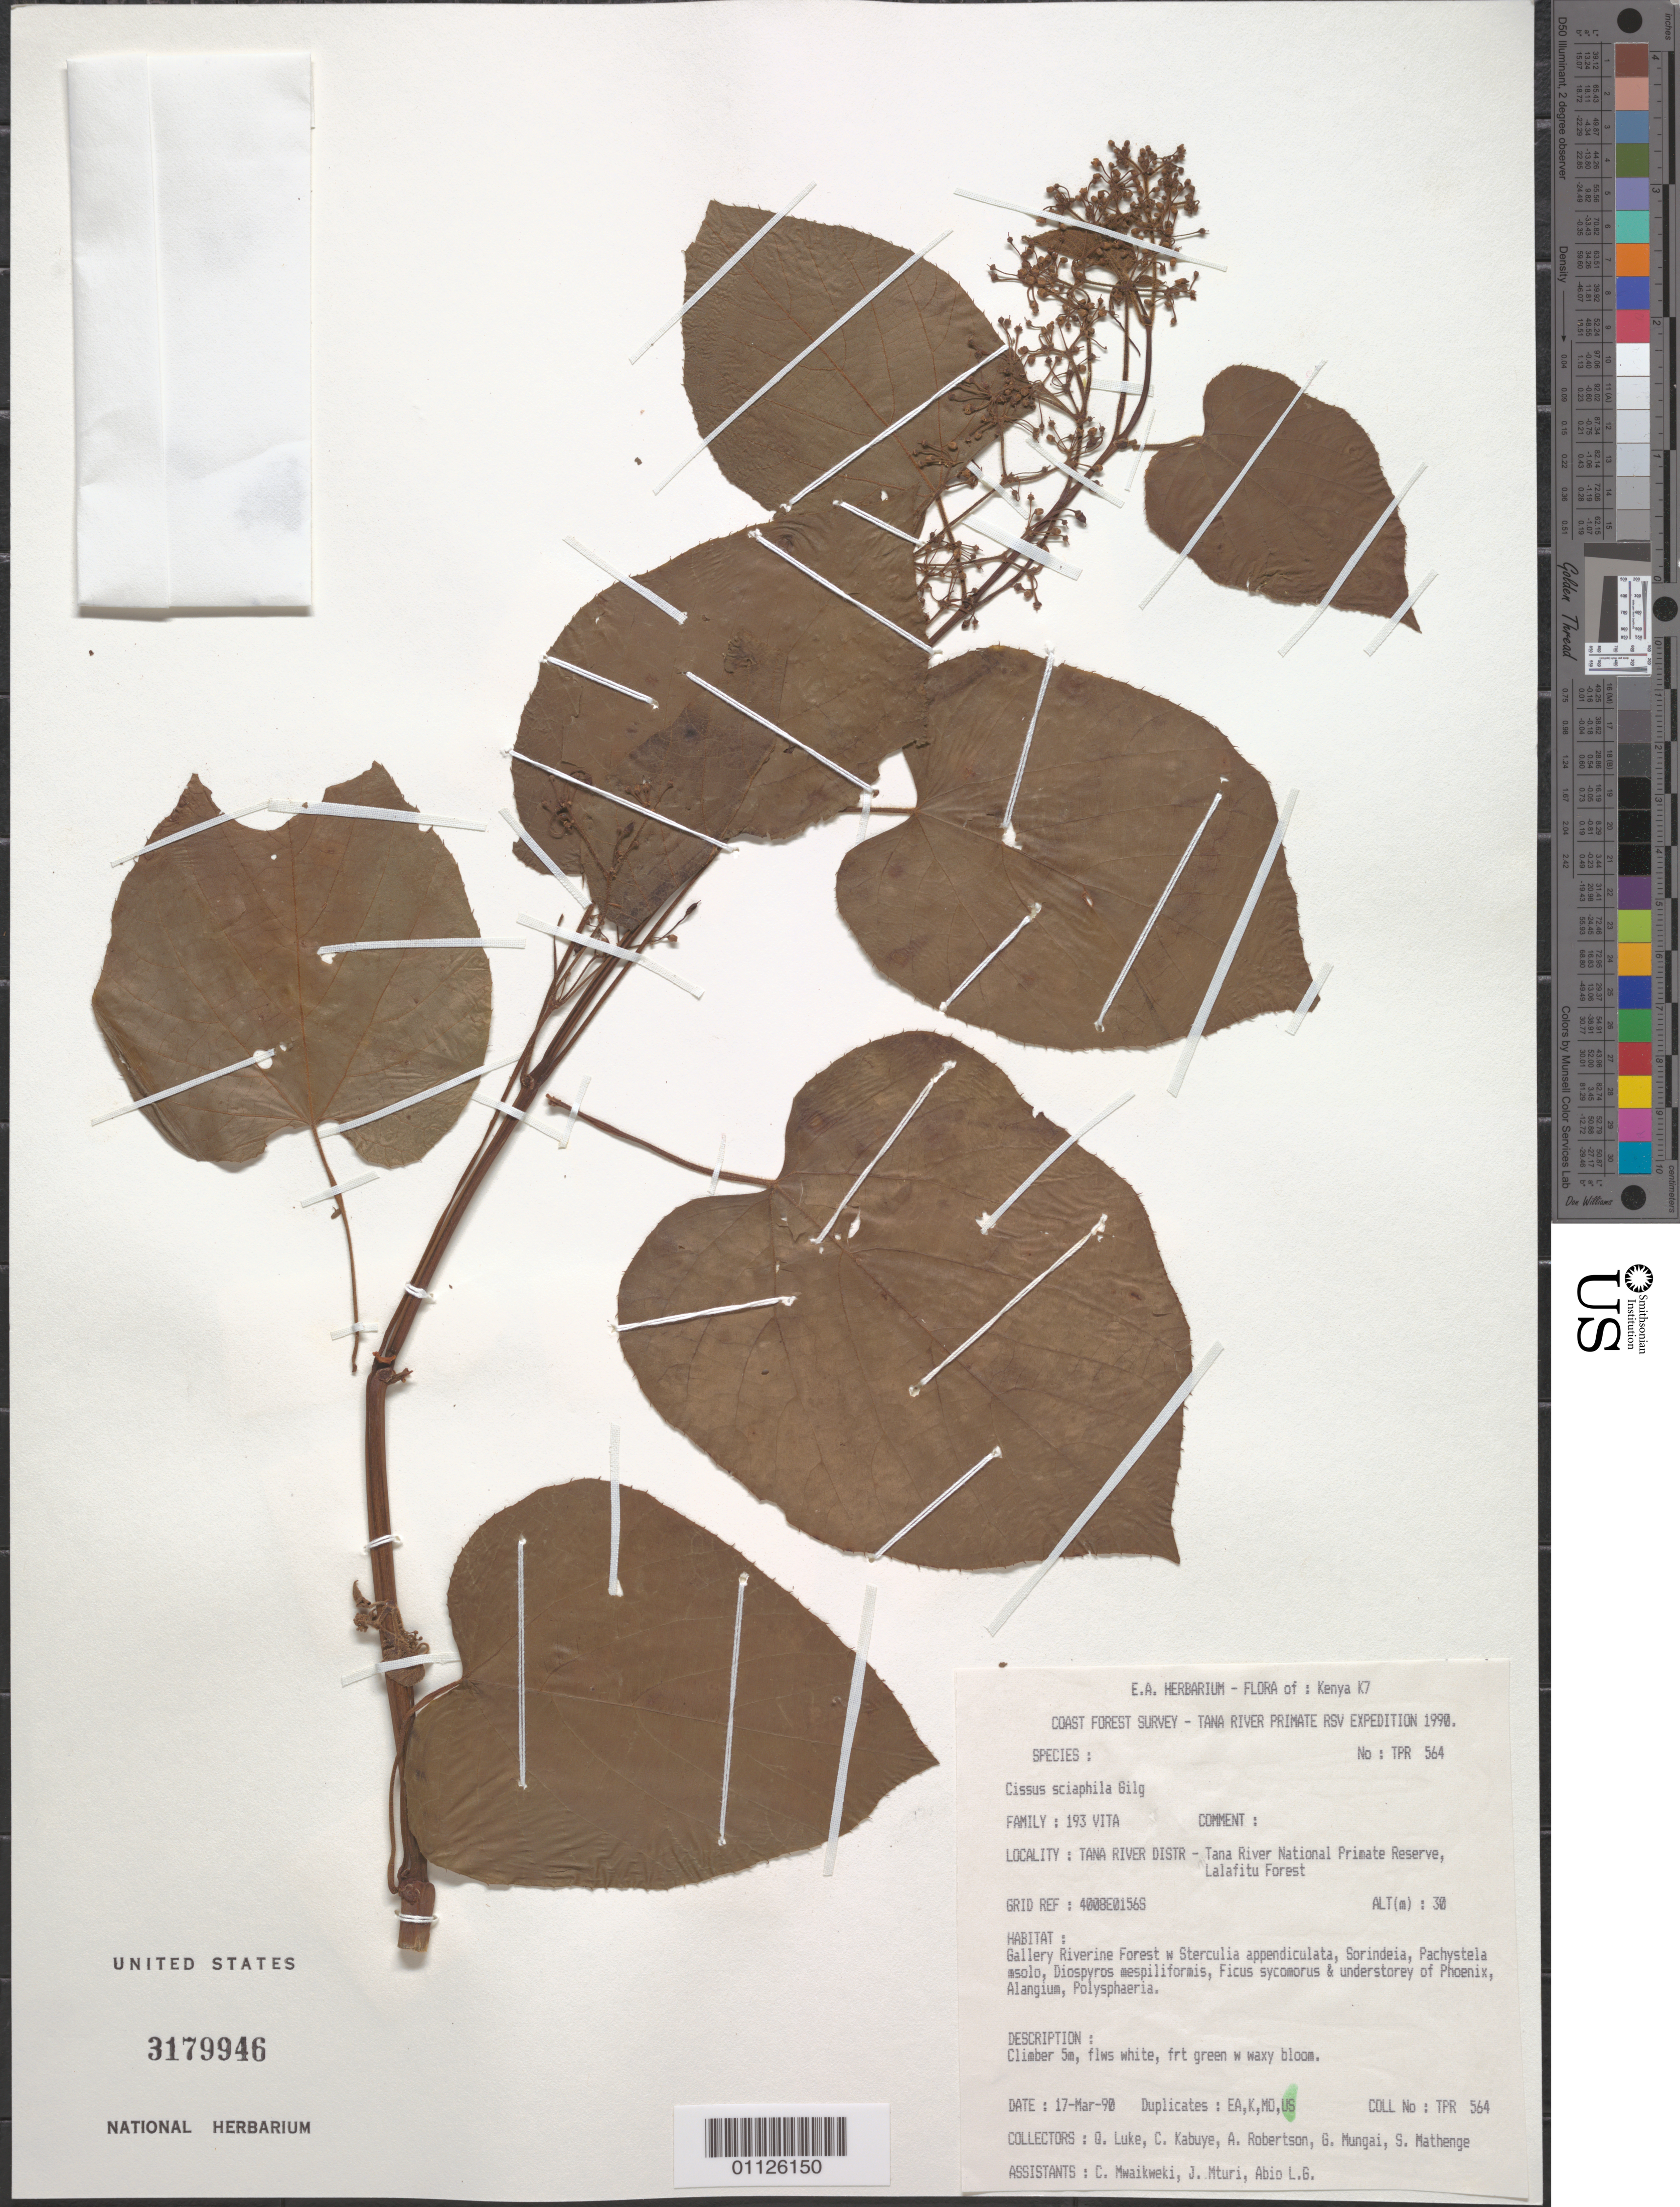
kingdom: Plantae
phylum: Tracheophyta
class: Magnoliopsida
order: Vitales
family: Vitaceae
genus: Cissus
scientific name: Cissus sciaphila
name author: Gilg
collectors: Q. Luke, C. Kabuye, A. Robertson, G. Mungai & S. Mathenge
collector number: TPR 564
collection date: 1990-03-17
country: Kenya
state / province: Tana River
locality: Tana River National Primate Reserve, Lalafitu Forest.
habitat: Gallery Riverine Forest. Climber.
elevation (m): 30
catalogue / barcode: US 3179946